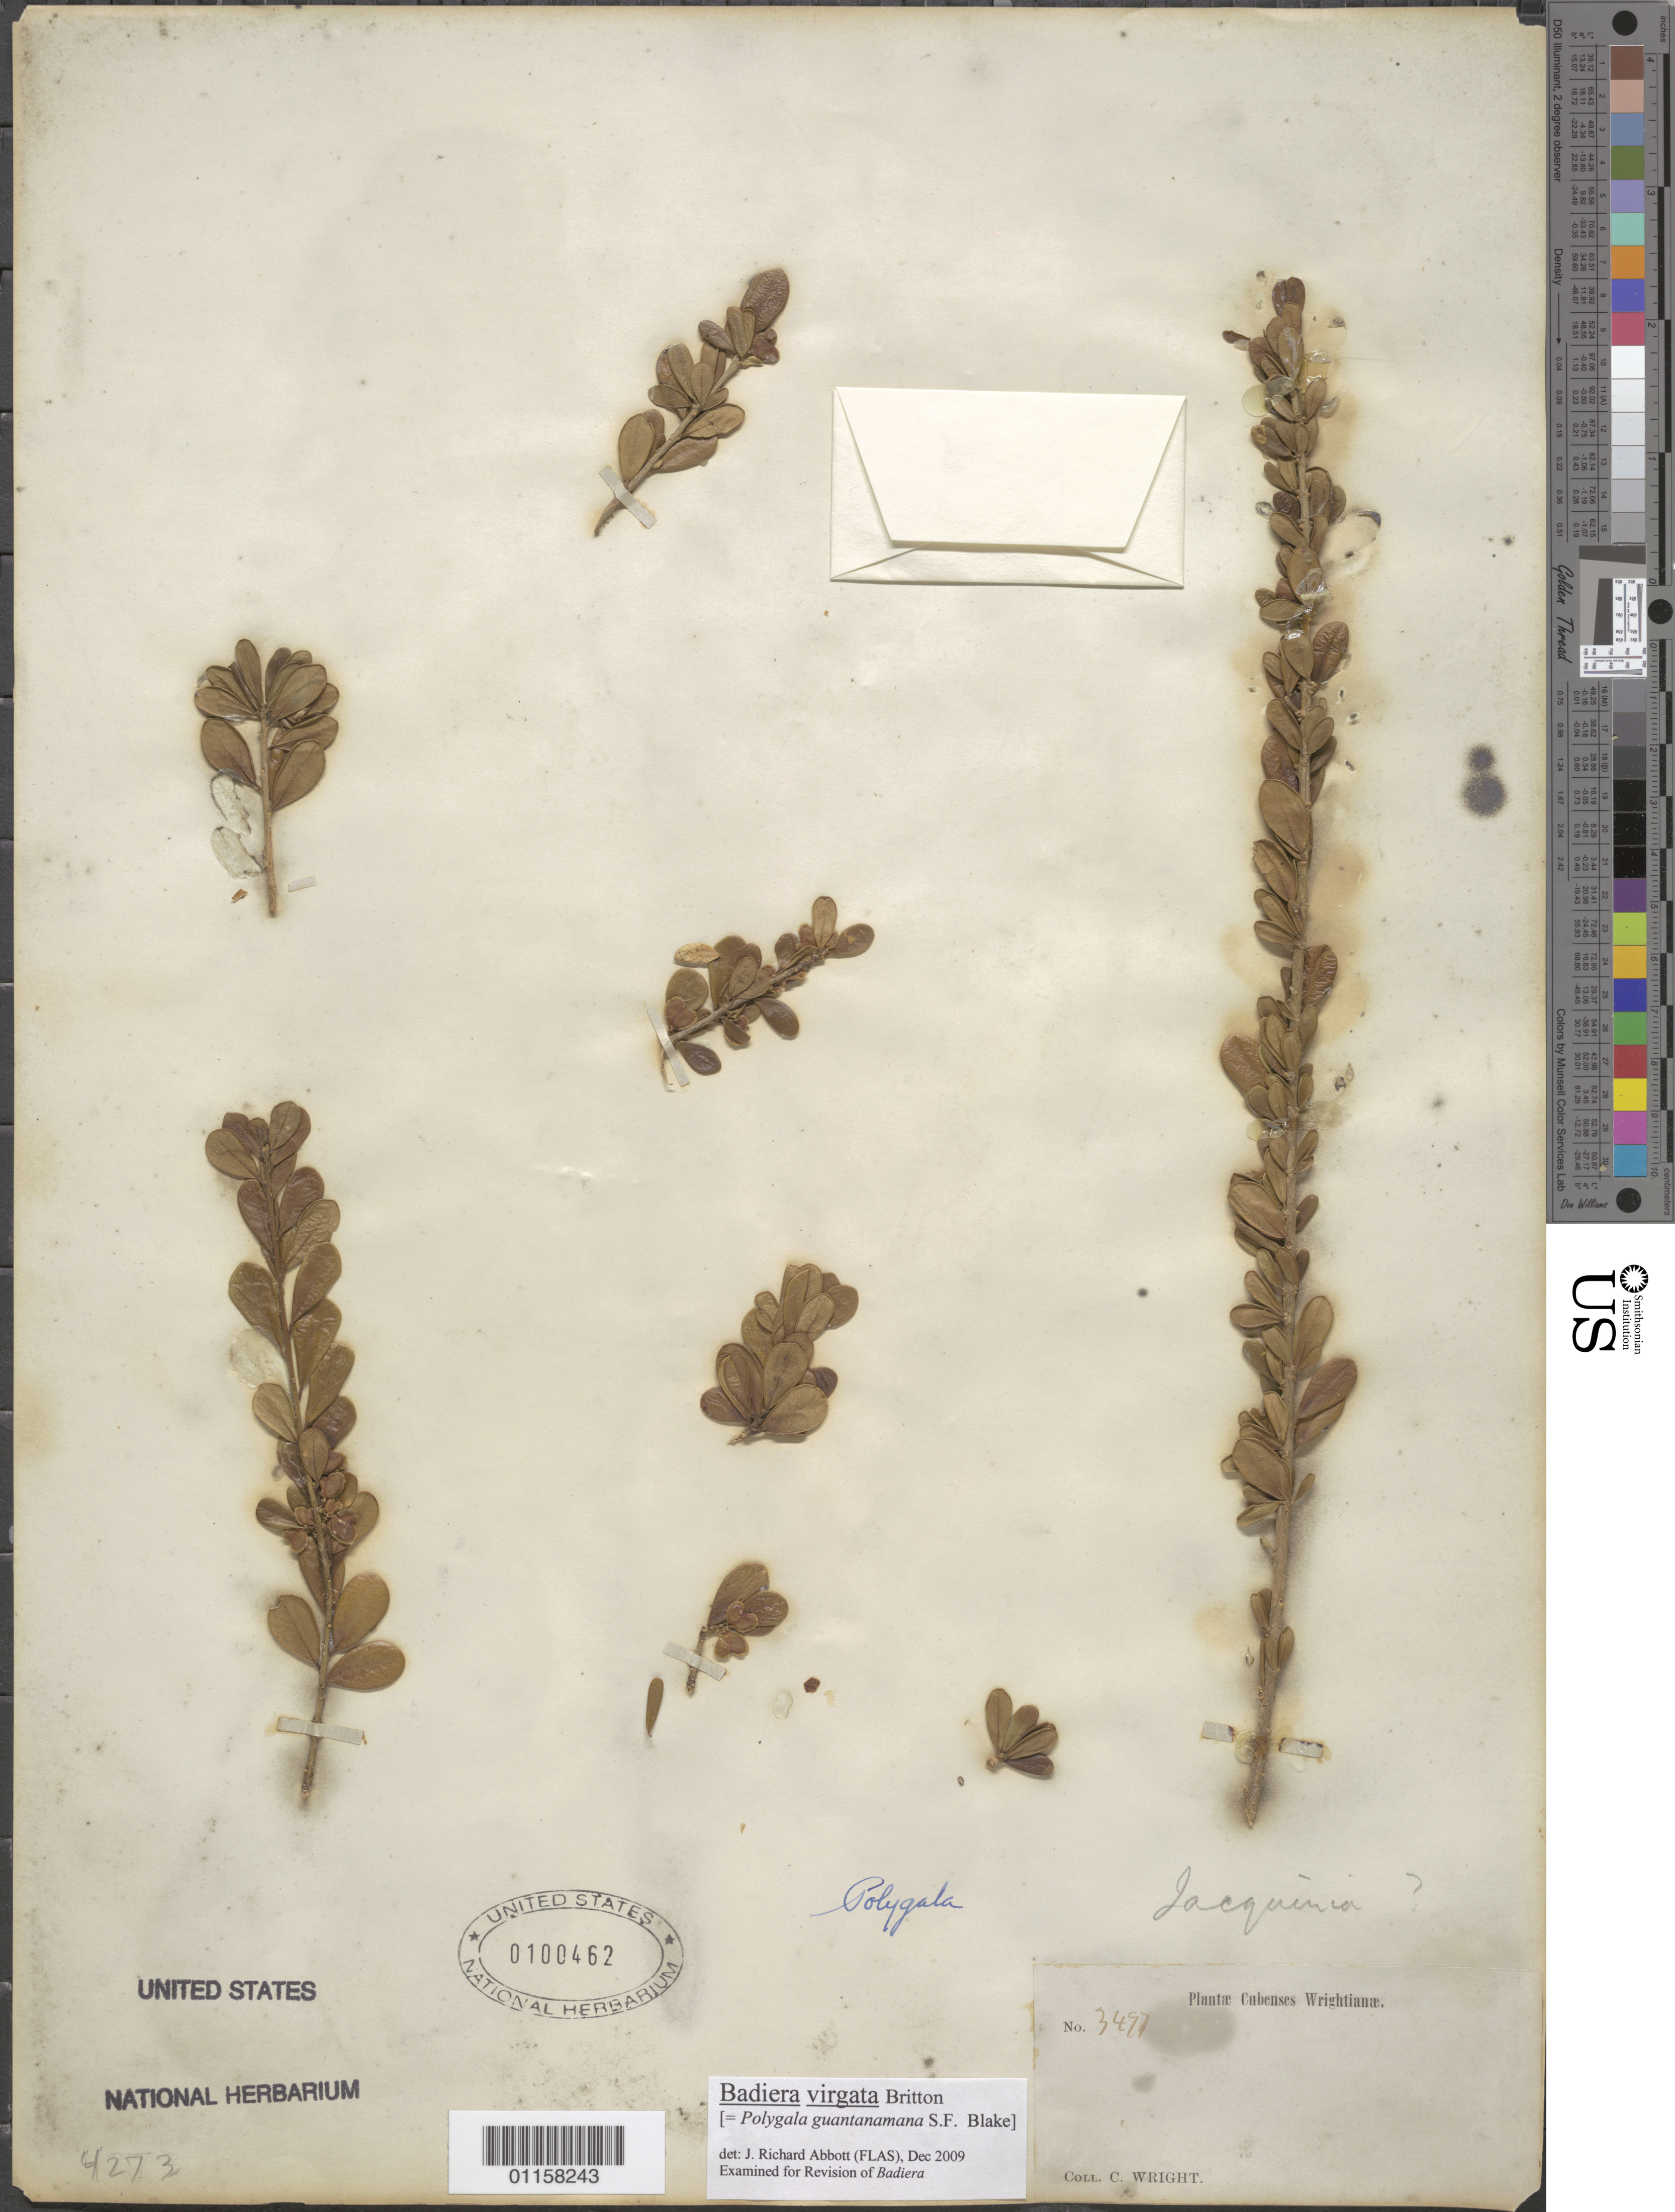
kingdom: Plantae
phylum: Tracheophyta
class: Magnoliopsida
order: Fabales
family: Polygalaceae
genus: Badiera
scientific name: Badiera virgata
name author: Britton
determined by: Abbott, J. R., (FLAS)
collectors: C. Wright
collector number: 3497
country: Cuba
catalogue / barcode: US 100462